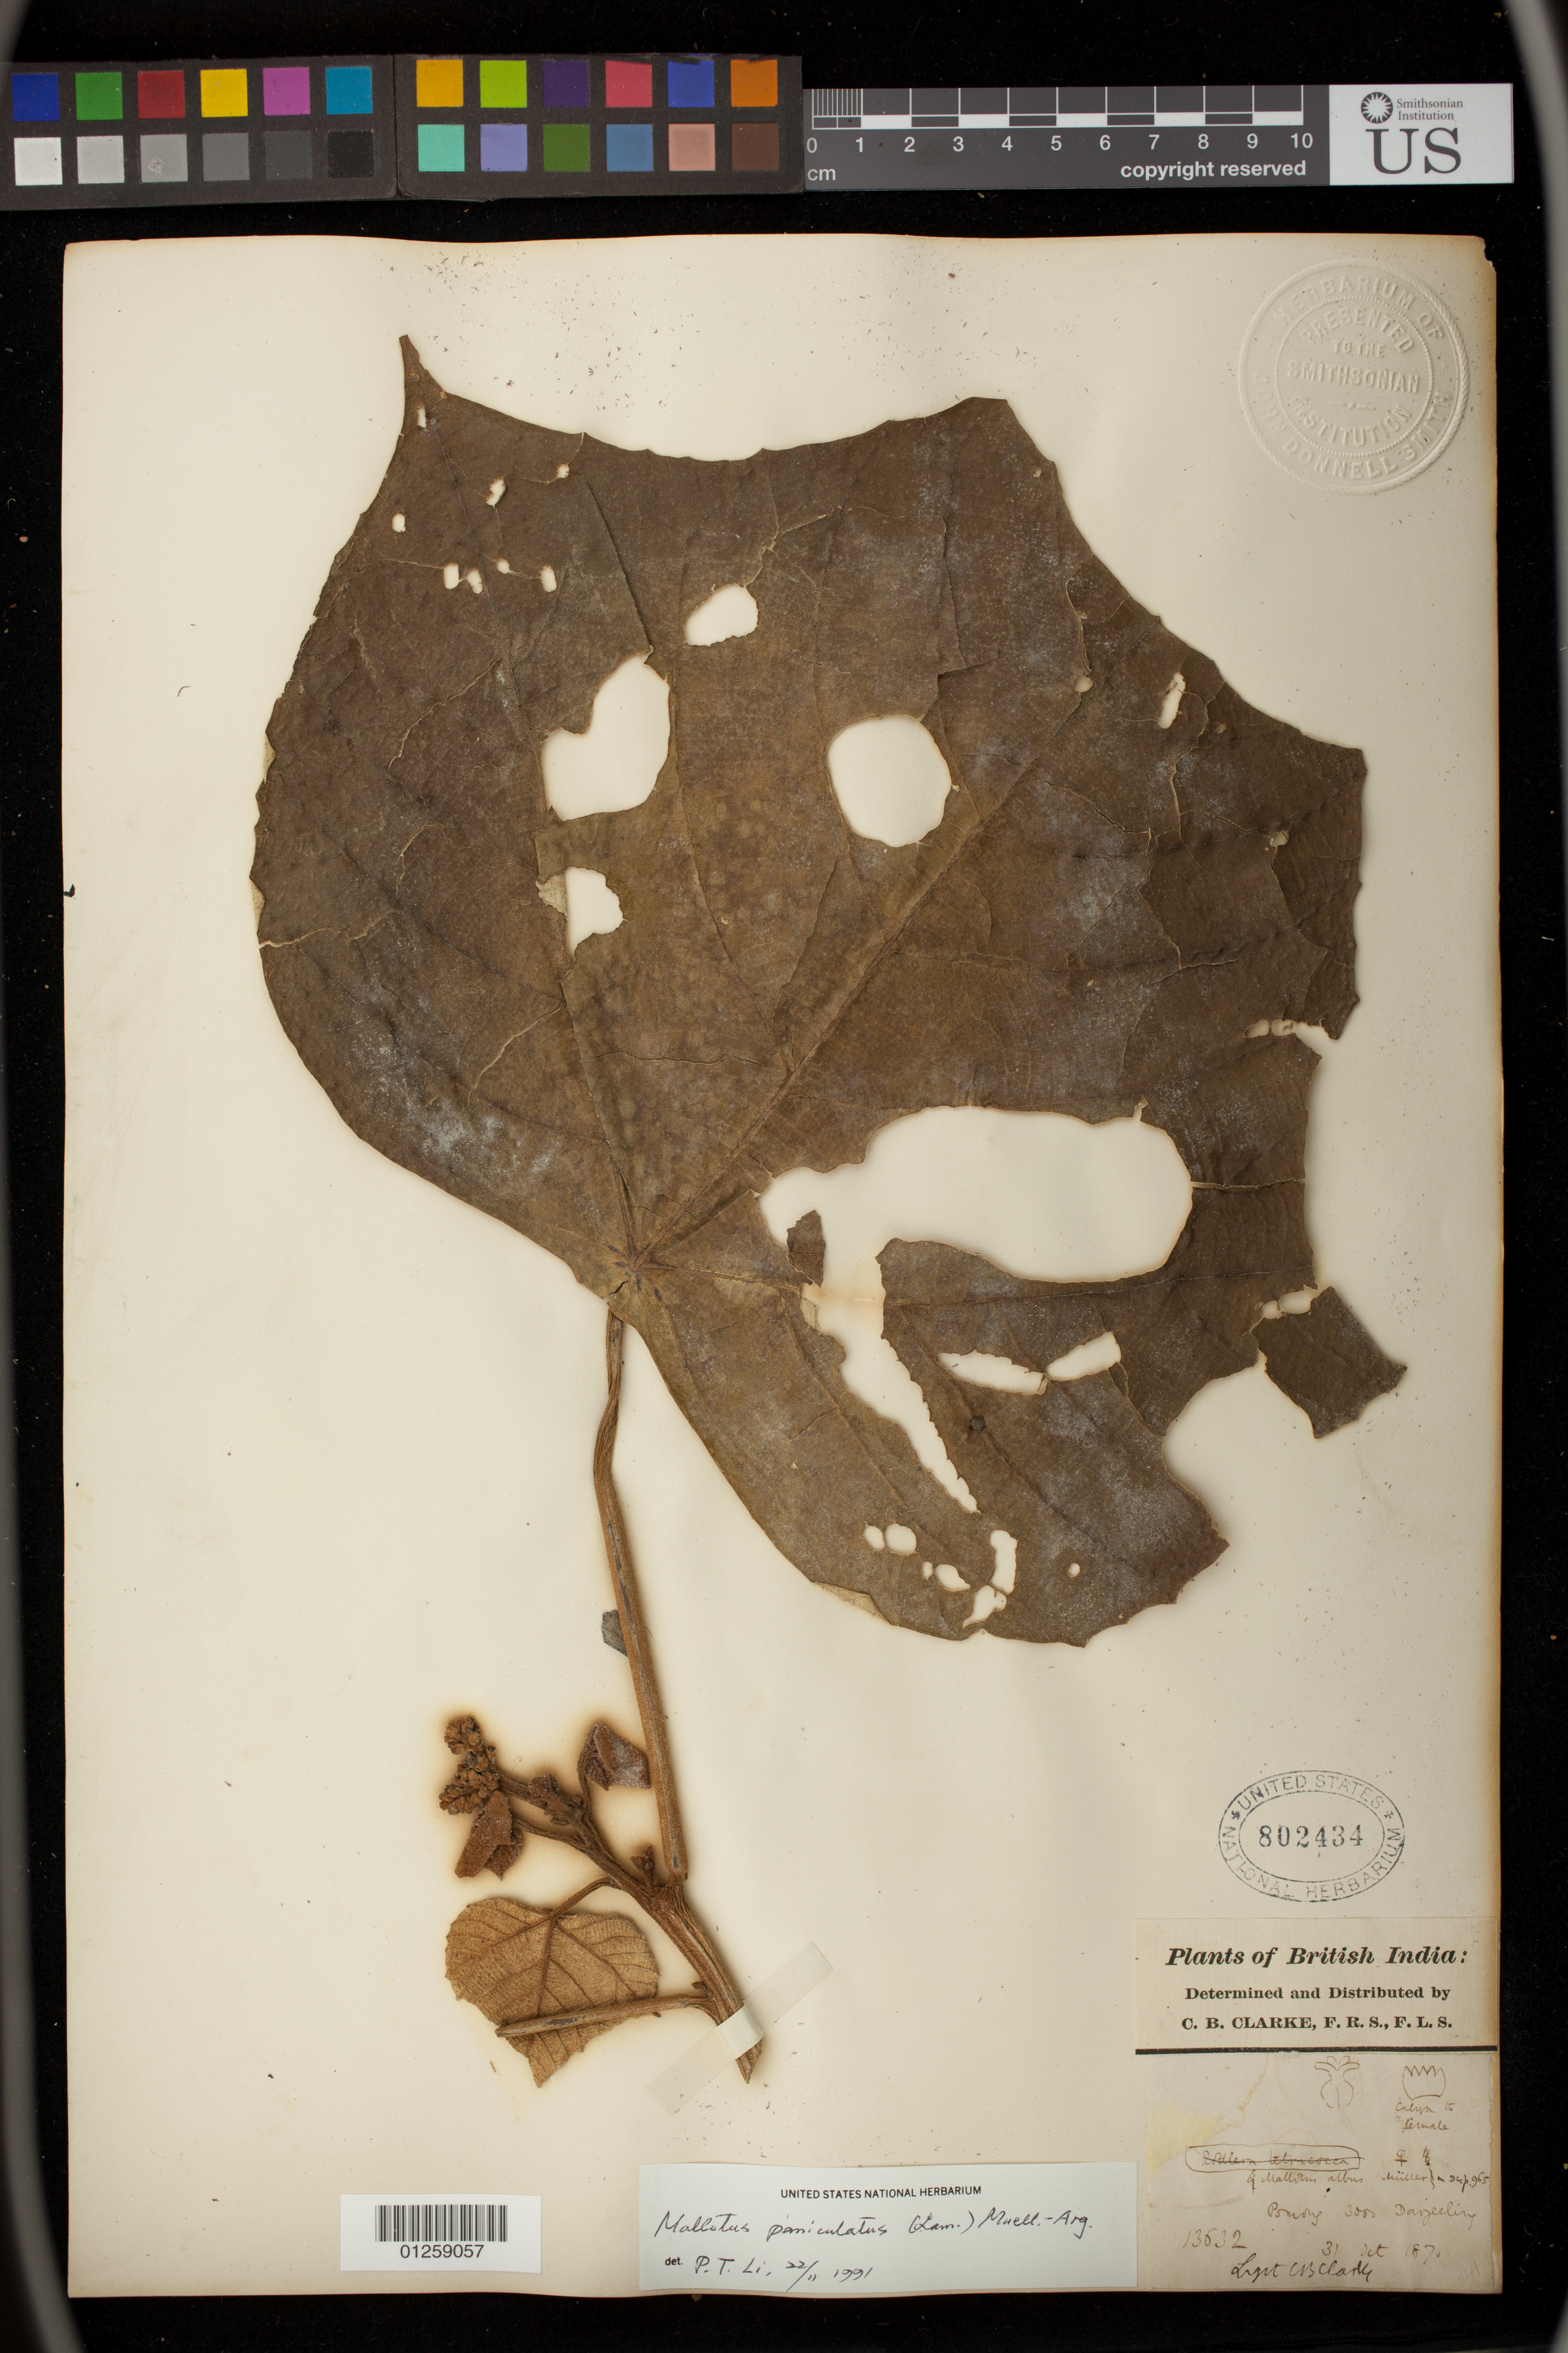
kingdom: Plantae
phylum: Tracheophyta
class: Magnoliopsida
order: Malpighiales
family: Euphorbiaceae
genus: Mallotus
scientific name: Mallotus paniculatus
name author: (Lam.) Müll. Arg.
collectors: C. B. Clarke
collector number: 13632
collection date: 1870-10-31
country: India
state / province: West Bengal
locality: Pomong, Darjeeling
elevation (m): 914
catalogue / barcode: US 802434